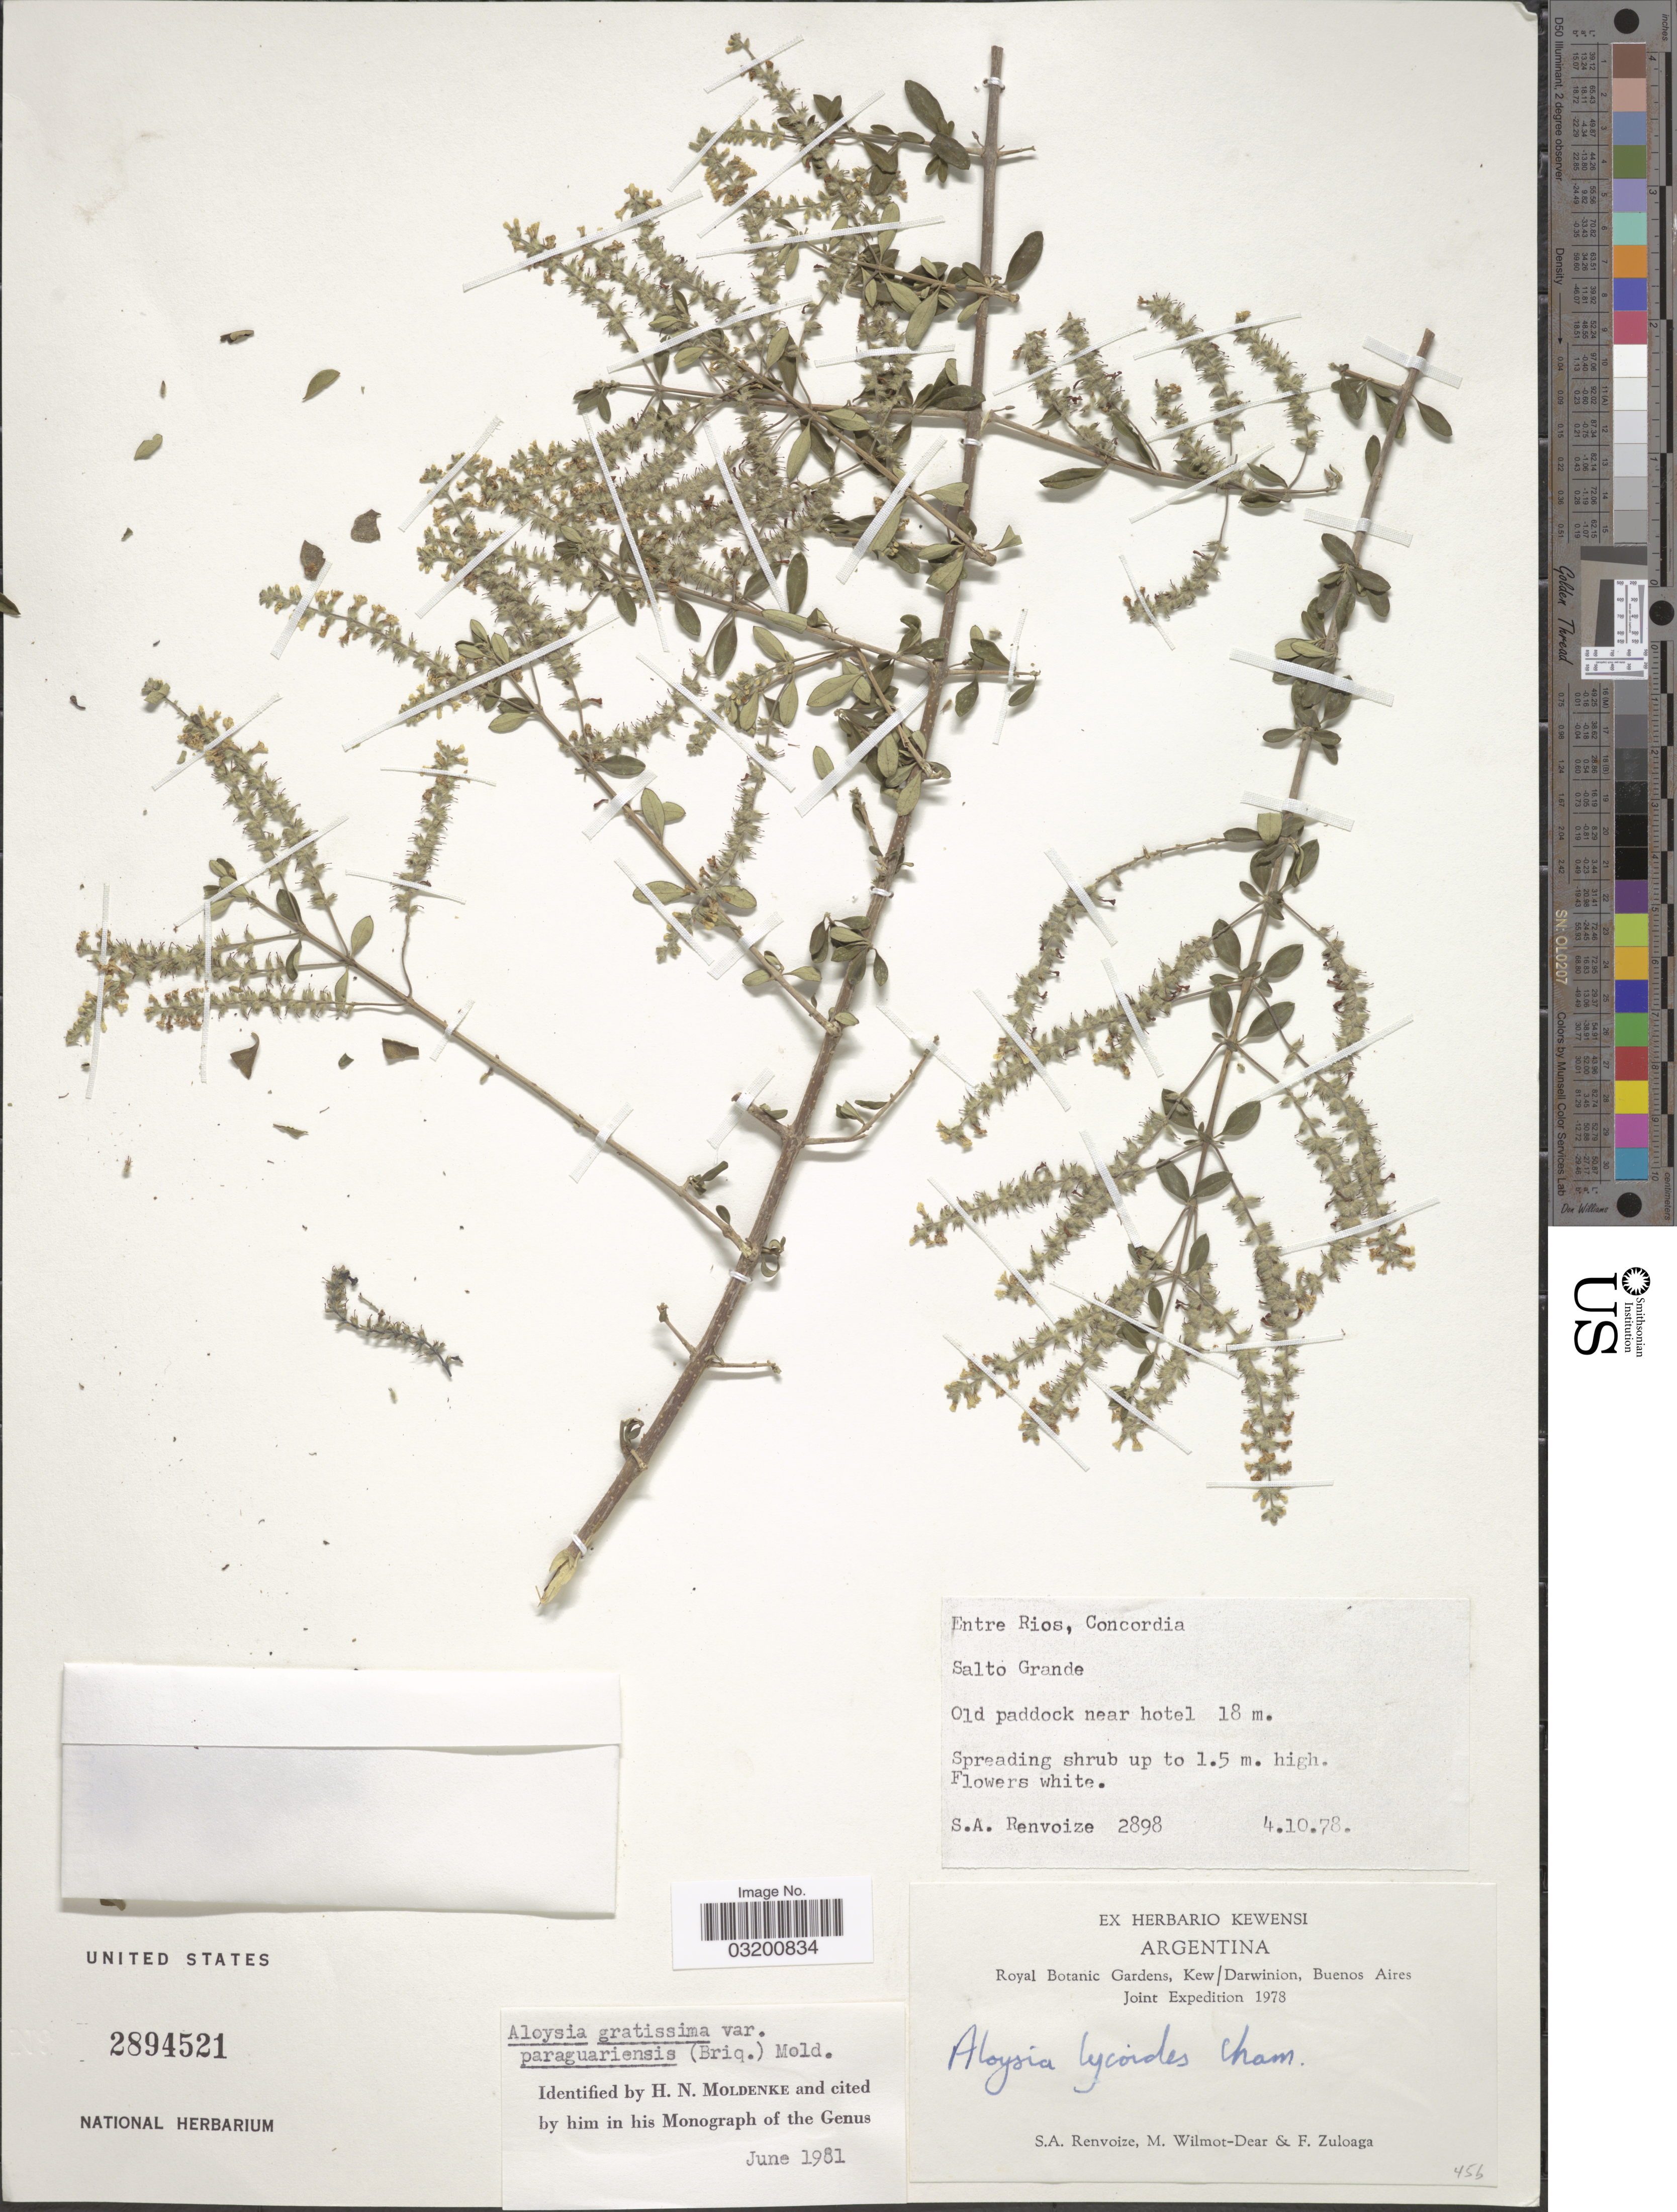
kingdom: Plantae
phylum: Tracheophyta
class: Magnoliopsida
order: Lamiales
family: Verbenaceae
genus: Aloysia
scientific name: Aloysia gratissima var. paraguariensis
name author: (Briq.) Moldenke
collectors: S. A. Renvoize, M. Wilmot-Dear & F. Zuloaga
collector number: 2898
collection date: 1978-10-04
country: Argentina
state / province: Entre Rios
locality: Concordia. Salto Grande. Old paddock near hotel.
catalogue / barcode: US 2894521